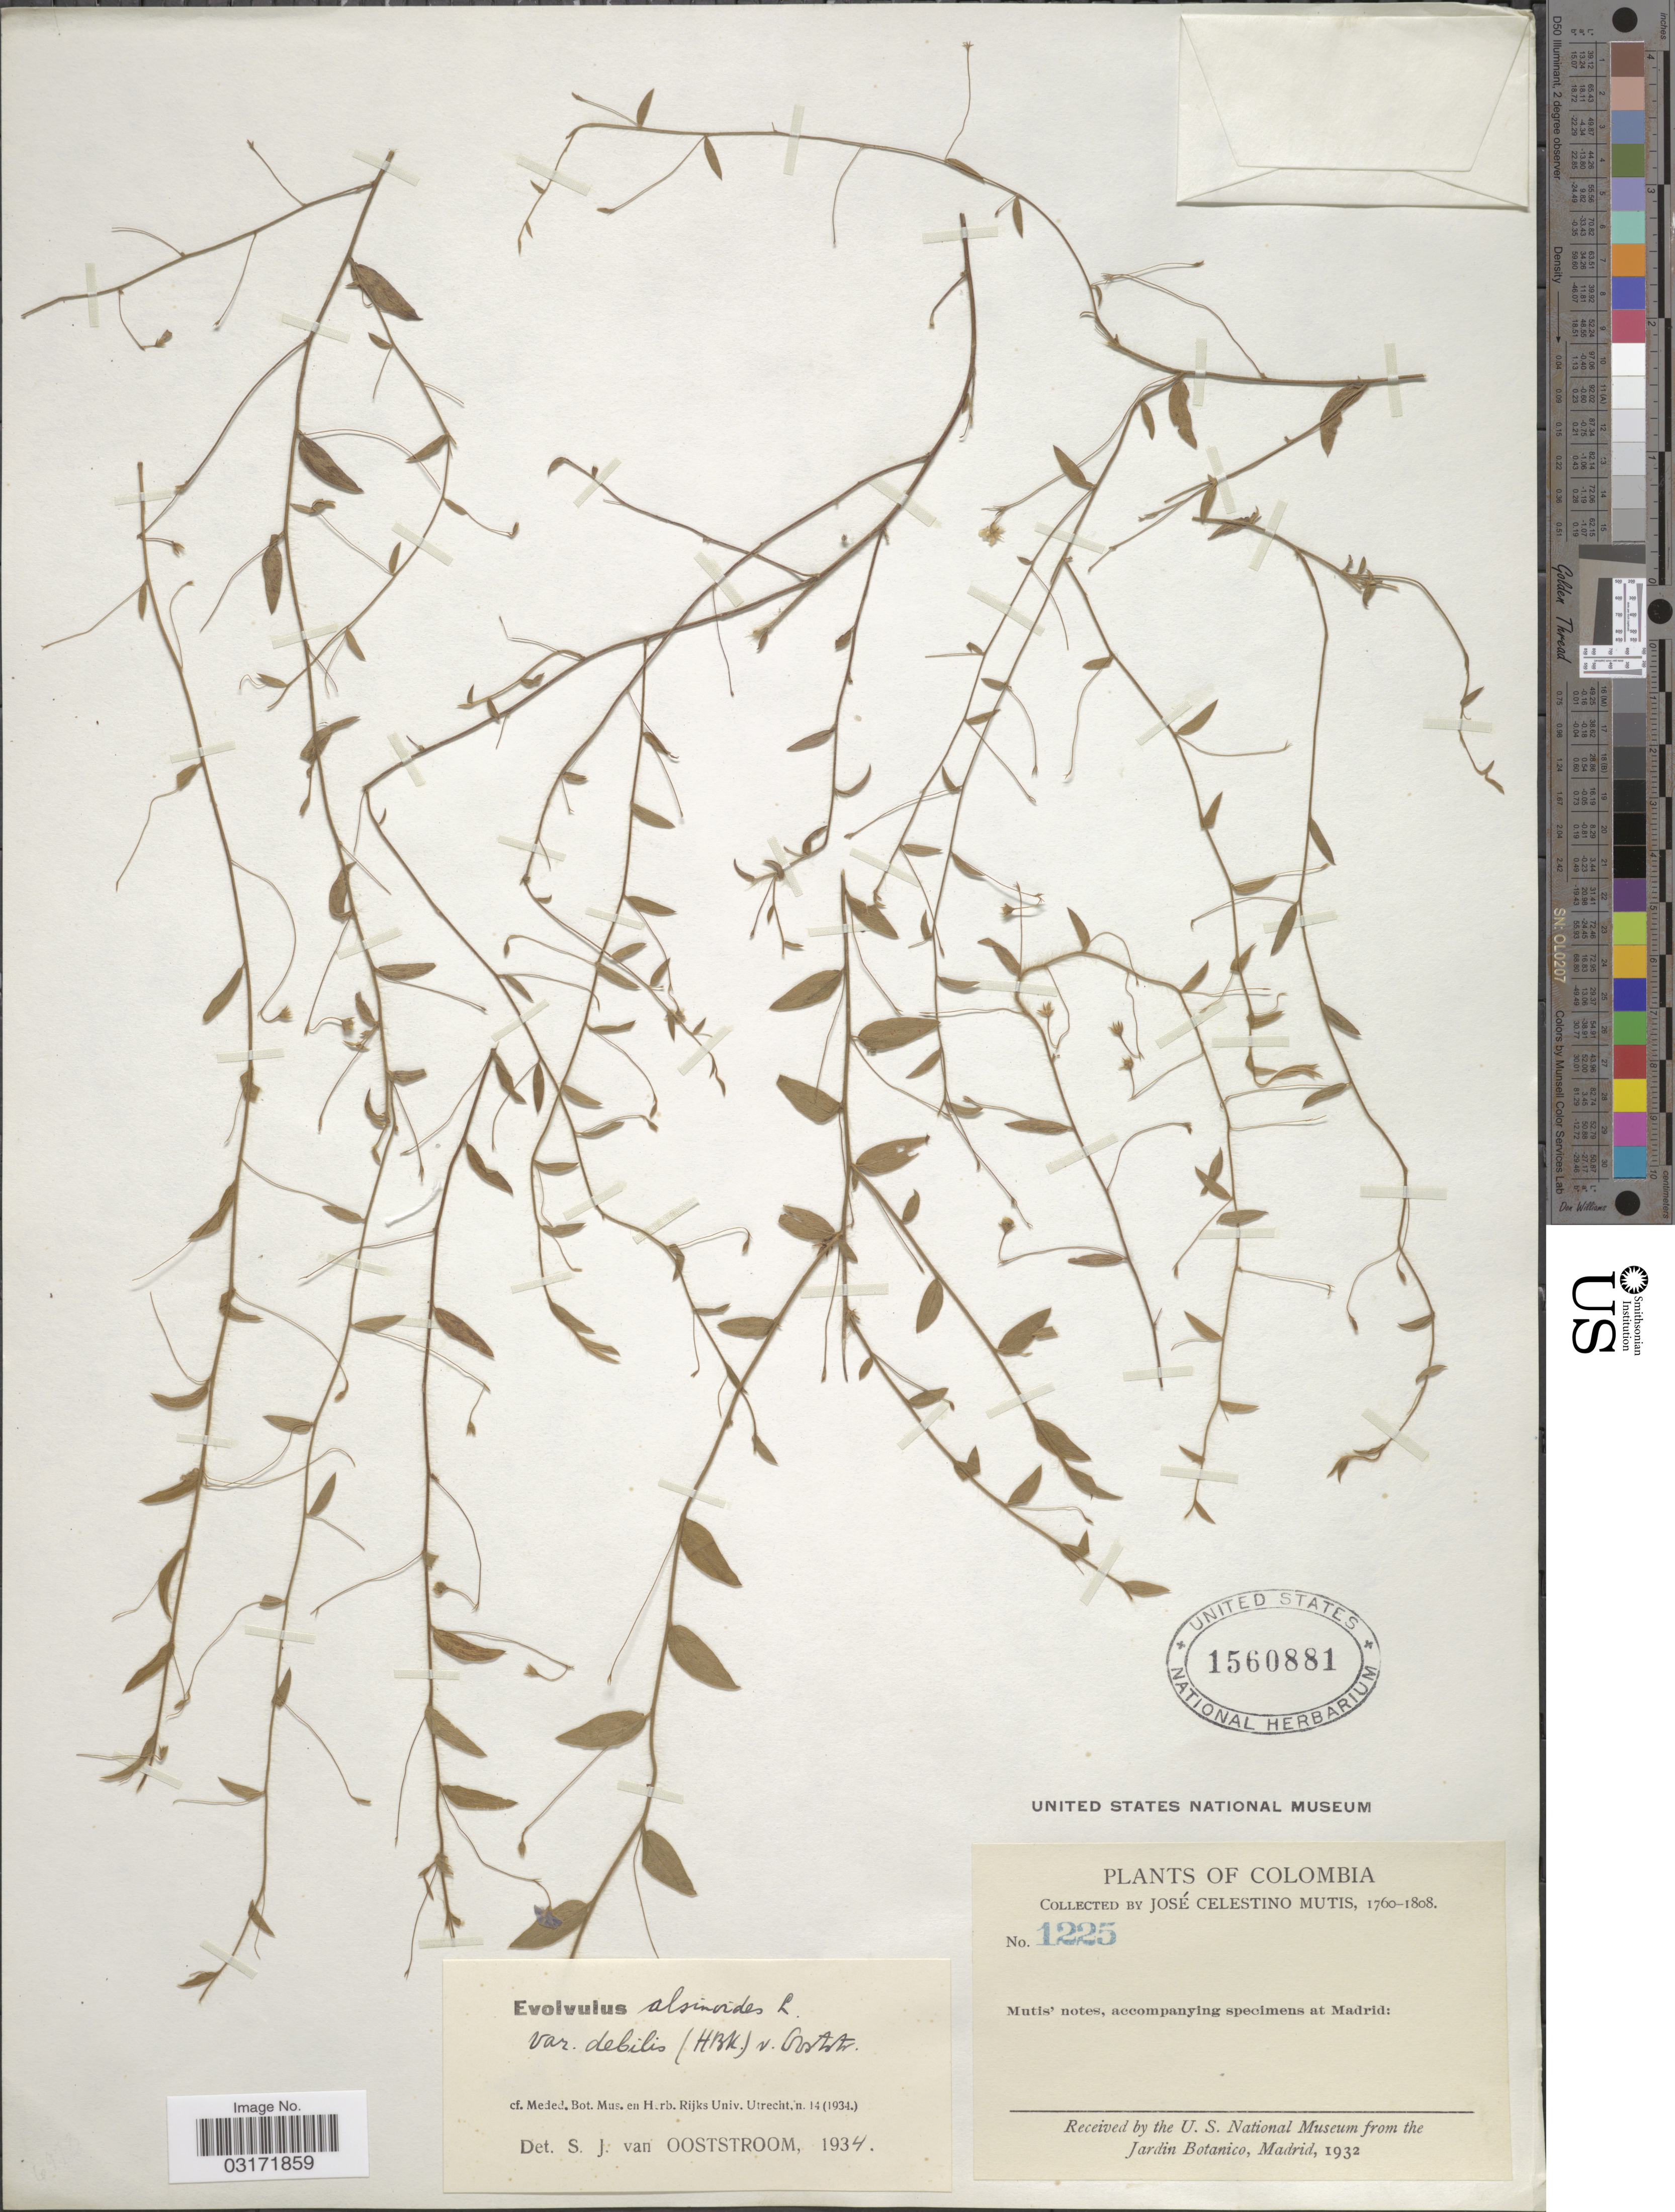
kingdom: Plantae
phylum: Tracheophyta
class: Magnoliopsida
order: Solanales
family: Convolvulaceae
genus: Evolvulus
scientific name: Evolvulus alsinoides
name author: (L.) L.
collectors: J. C. B. Mutis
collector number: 1225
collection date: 1760/1808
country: Colombia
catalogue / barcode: US 1560881